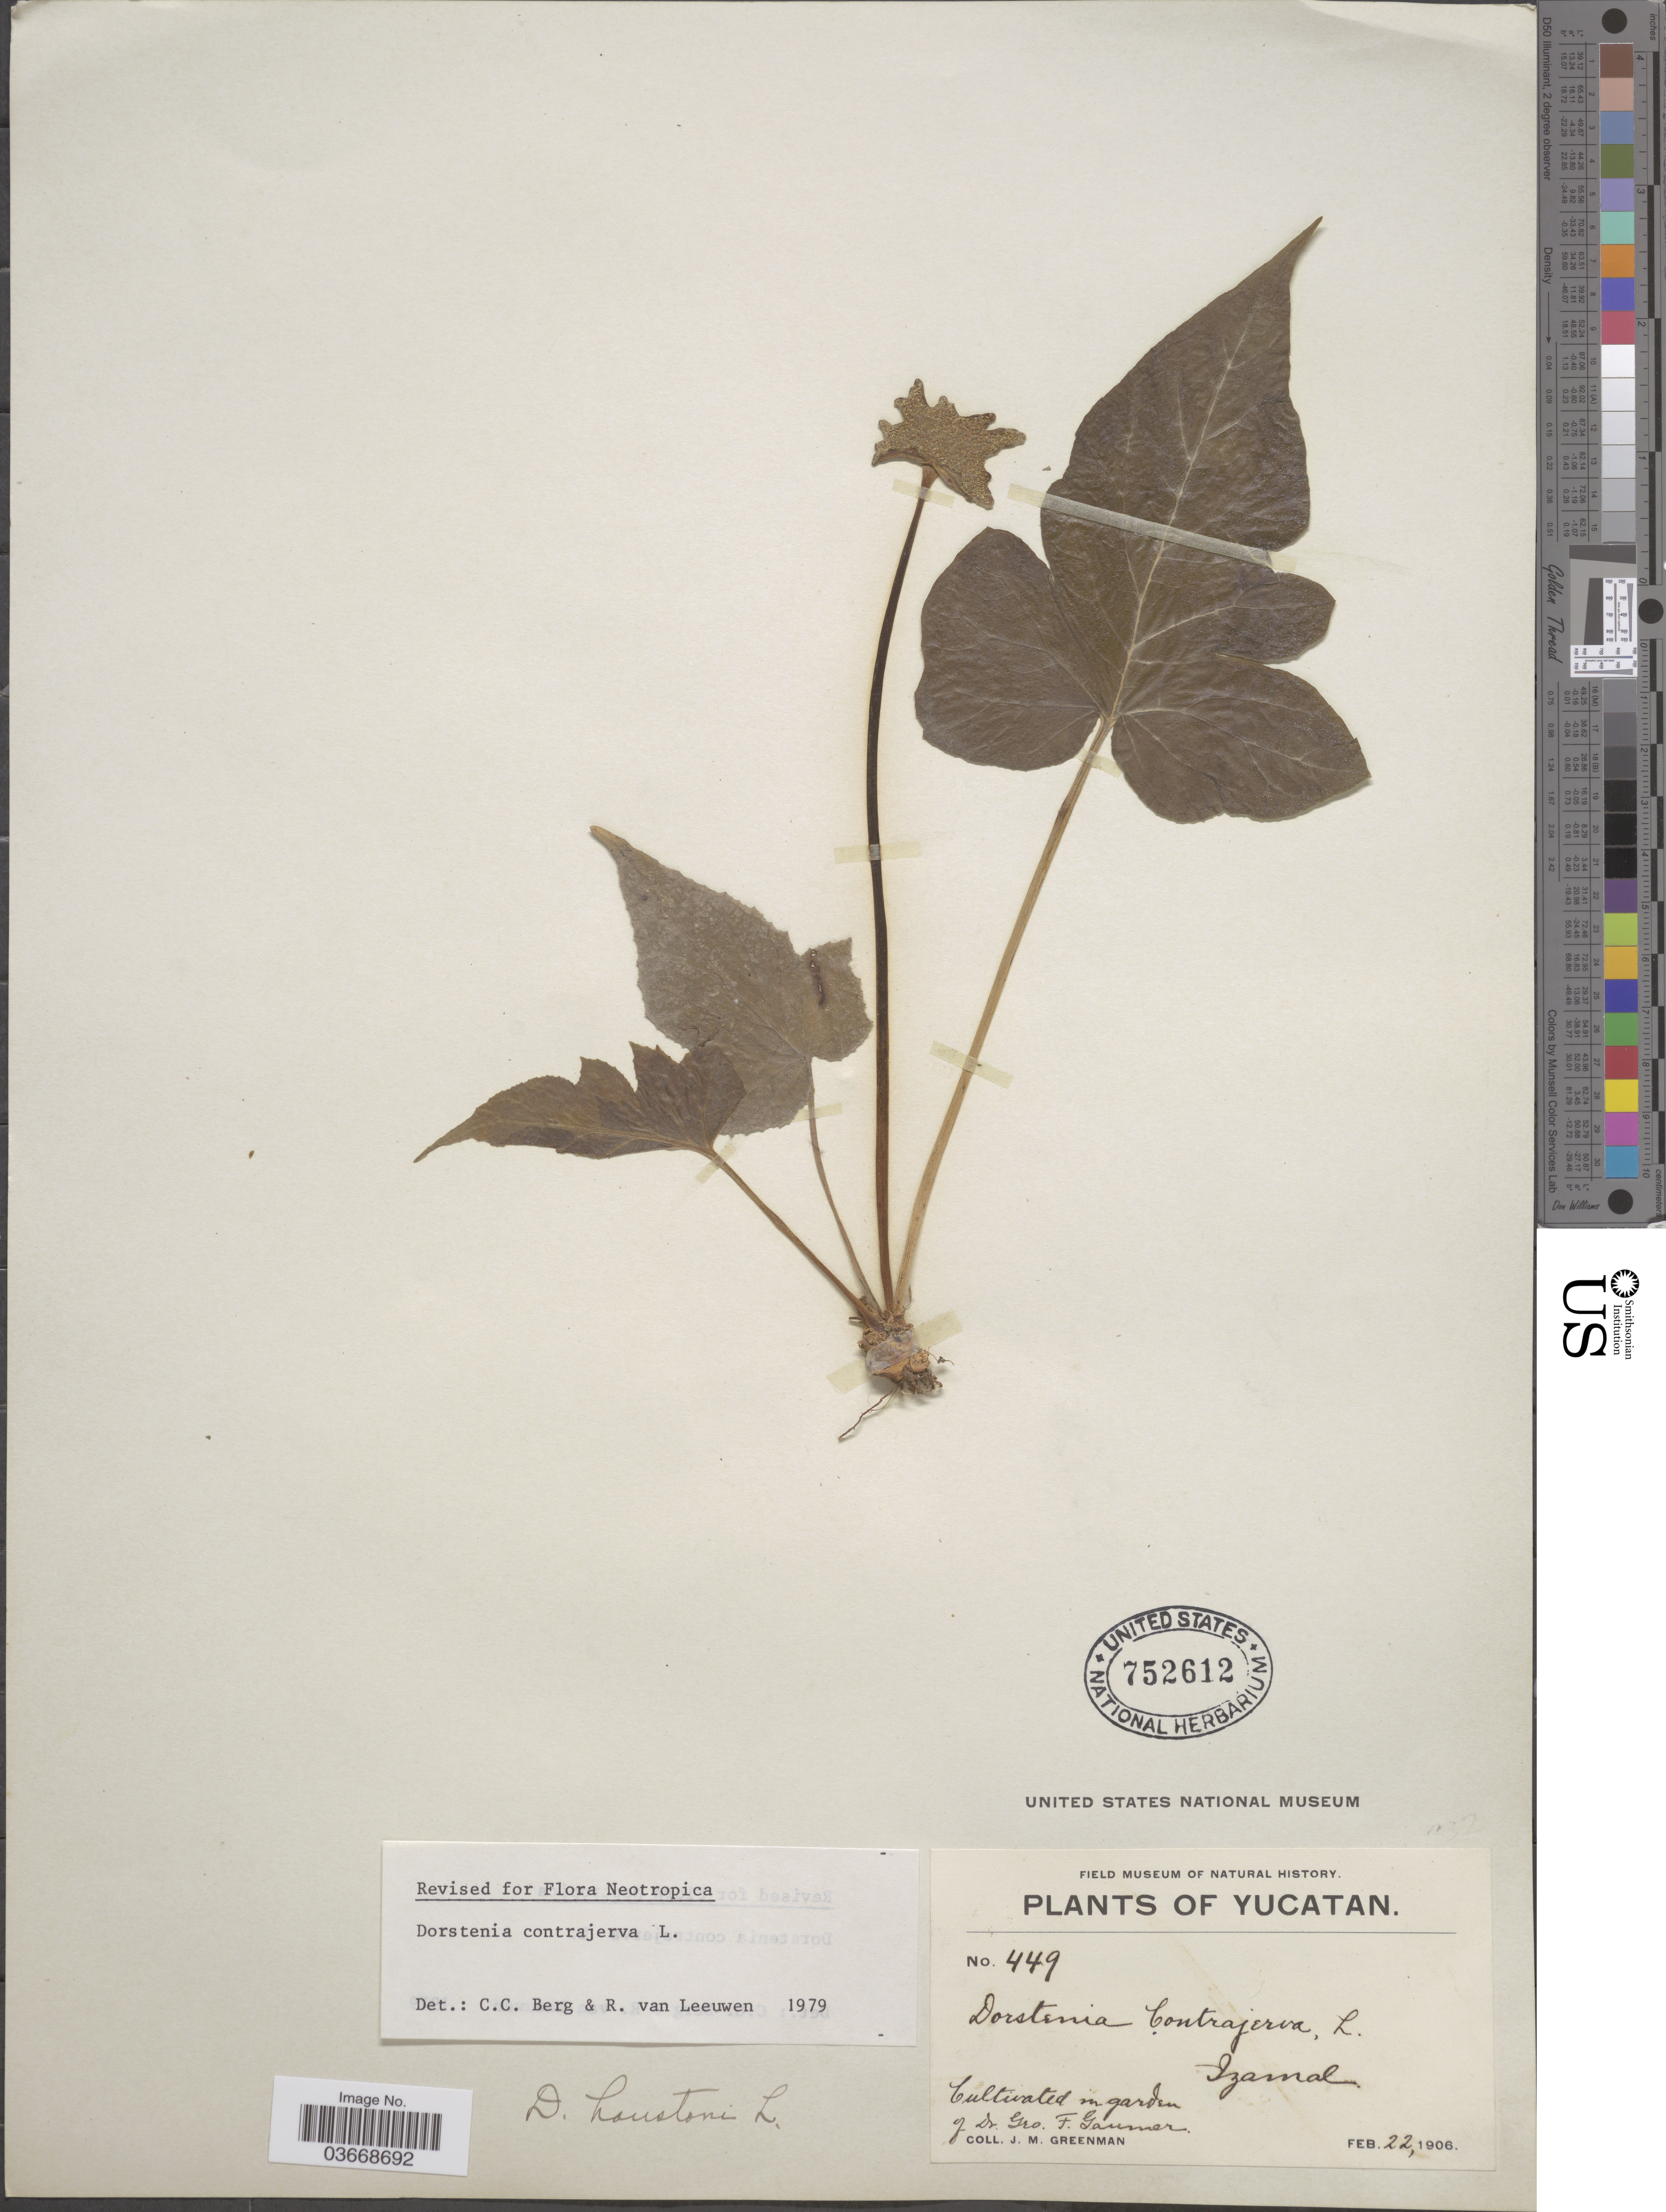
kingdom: Plantae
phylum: Tracheophyta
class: Magnoliopsida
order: Rosales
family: Moraceae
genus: Dorstenia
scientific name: Dorstenia contrajerva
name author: L.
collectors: J. M. Greenman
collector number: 449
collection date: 1906-02-22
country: Mexico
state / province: Yucatán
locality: Izamal. Cultivated in garden of Dr. Geo. F. Gaumer.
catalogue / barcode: US 752612